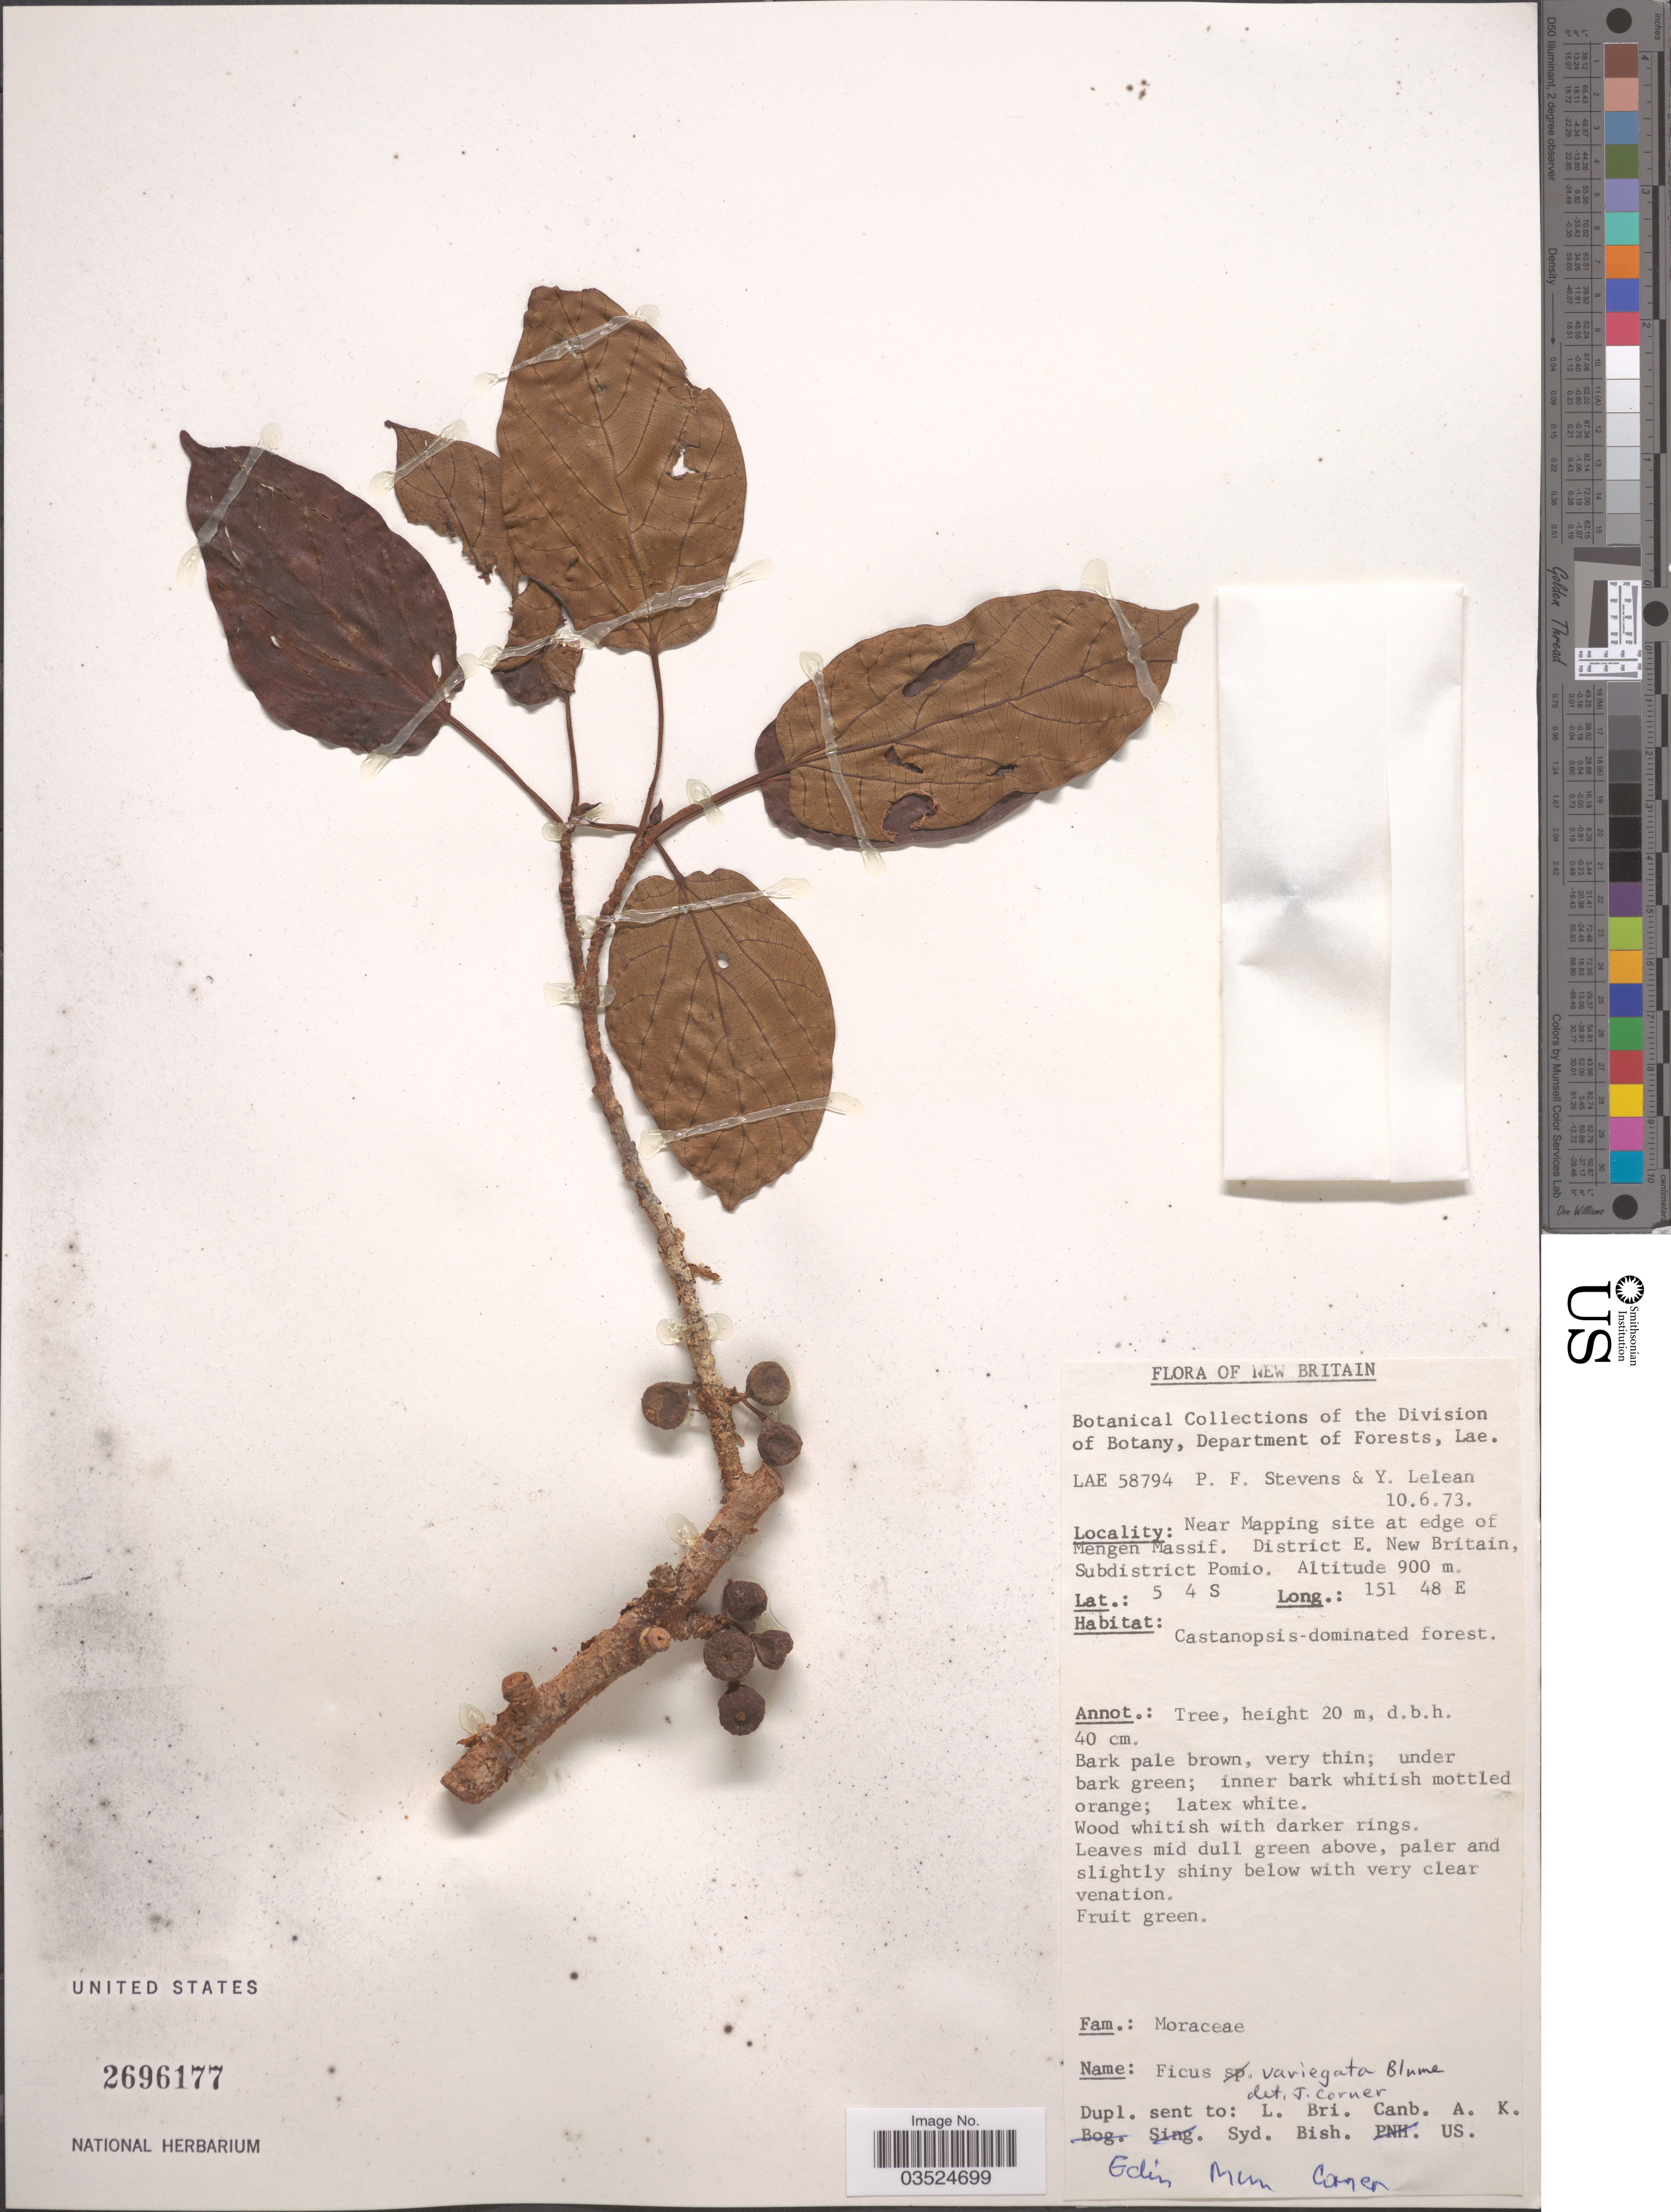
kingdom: Plantae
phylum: Tracheophyta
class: Magnoliopsida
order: Rosales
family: Moraceae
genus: Ficus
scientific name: Ficus variegata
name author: Blume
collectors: P. F. Stevens & Y. Lelean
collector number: LAE 58794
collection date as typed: Transcribed d/m/y: 10/6/73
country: Papua New Guinea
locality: New Britain. Near Mapping site at edge of Mengen Massif. District E. New Britain, Subdistrict Pomio.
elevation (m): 900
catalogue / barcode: US 2696177